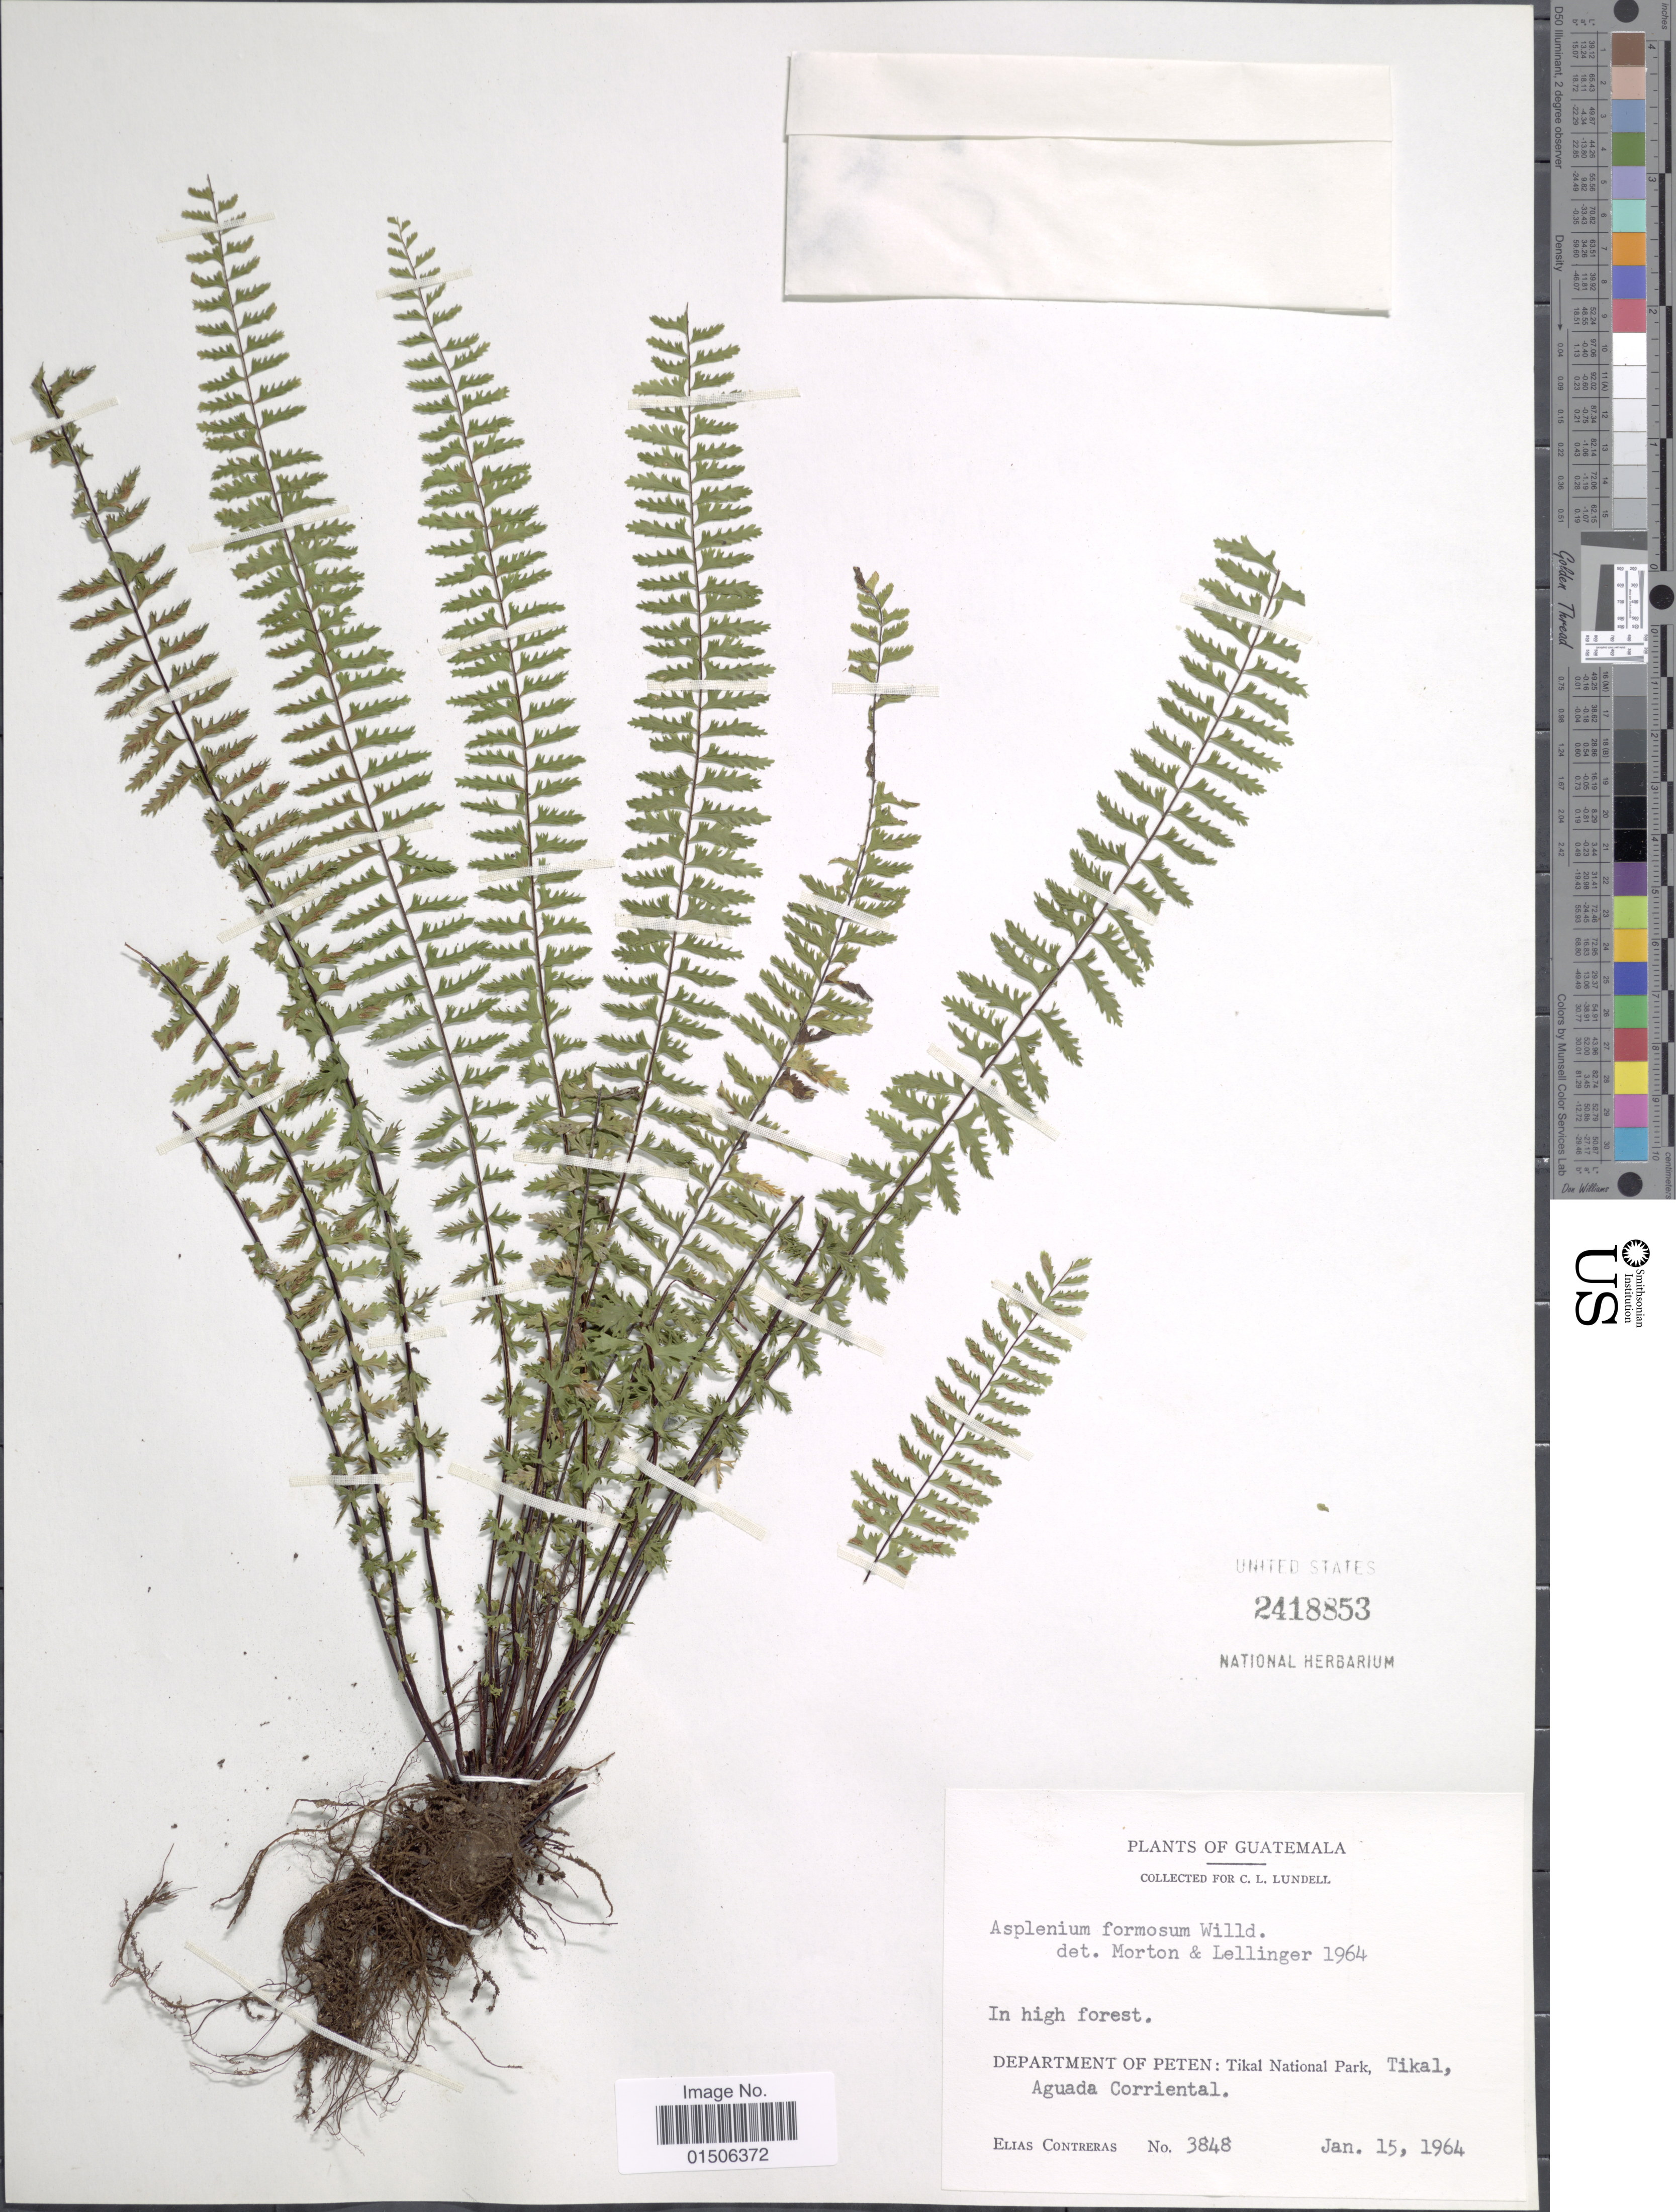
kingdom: Plantae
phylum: Tracheophyta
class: Polypodiopsida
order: Polypodiales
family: Aspleniaceae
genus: Asplenium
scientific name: Asplenium formosum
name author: Willd.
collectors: E. Contreras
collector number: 3848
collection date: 1964-01-15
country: Guatemala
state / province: El Petén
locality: In high forest, Department of Peten: Tikal National Park, Tikla Aguada Corriental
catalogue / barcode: US 2418853